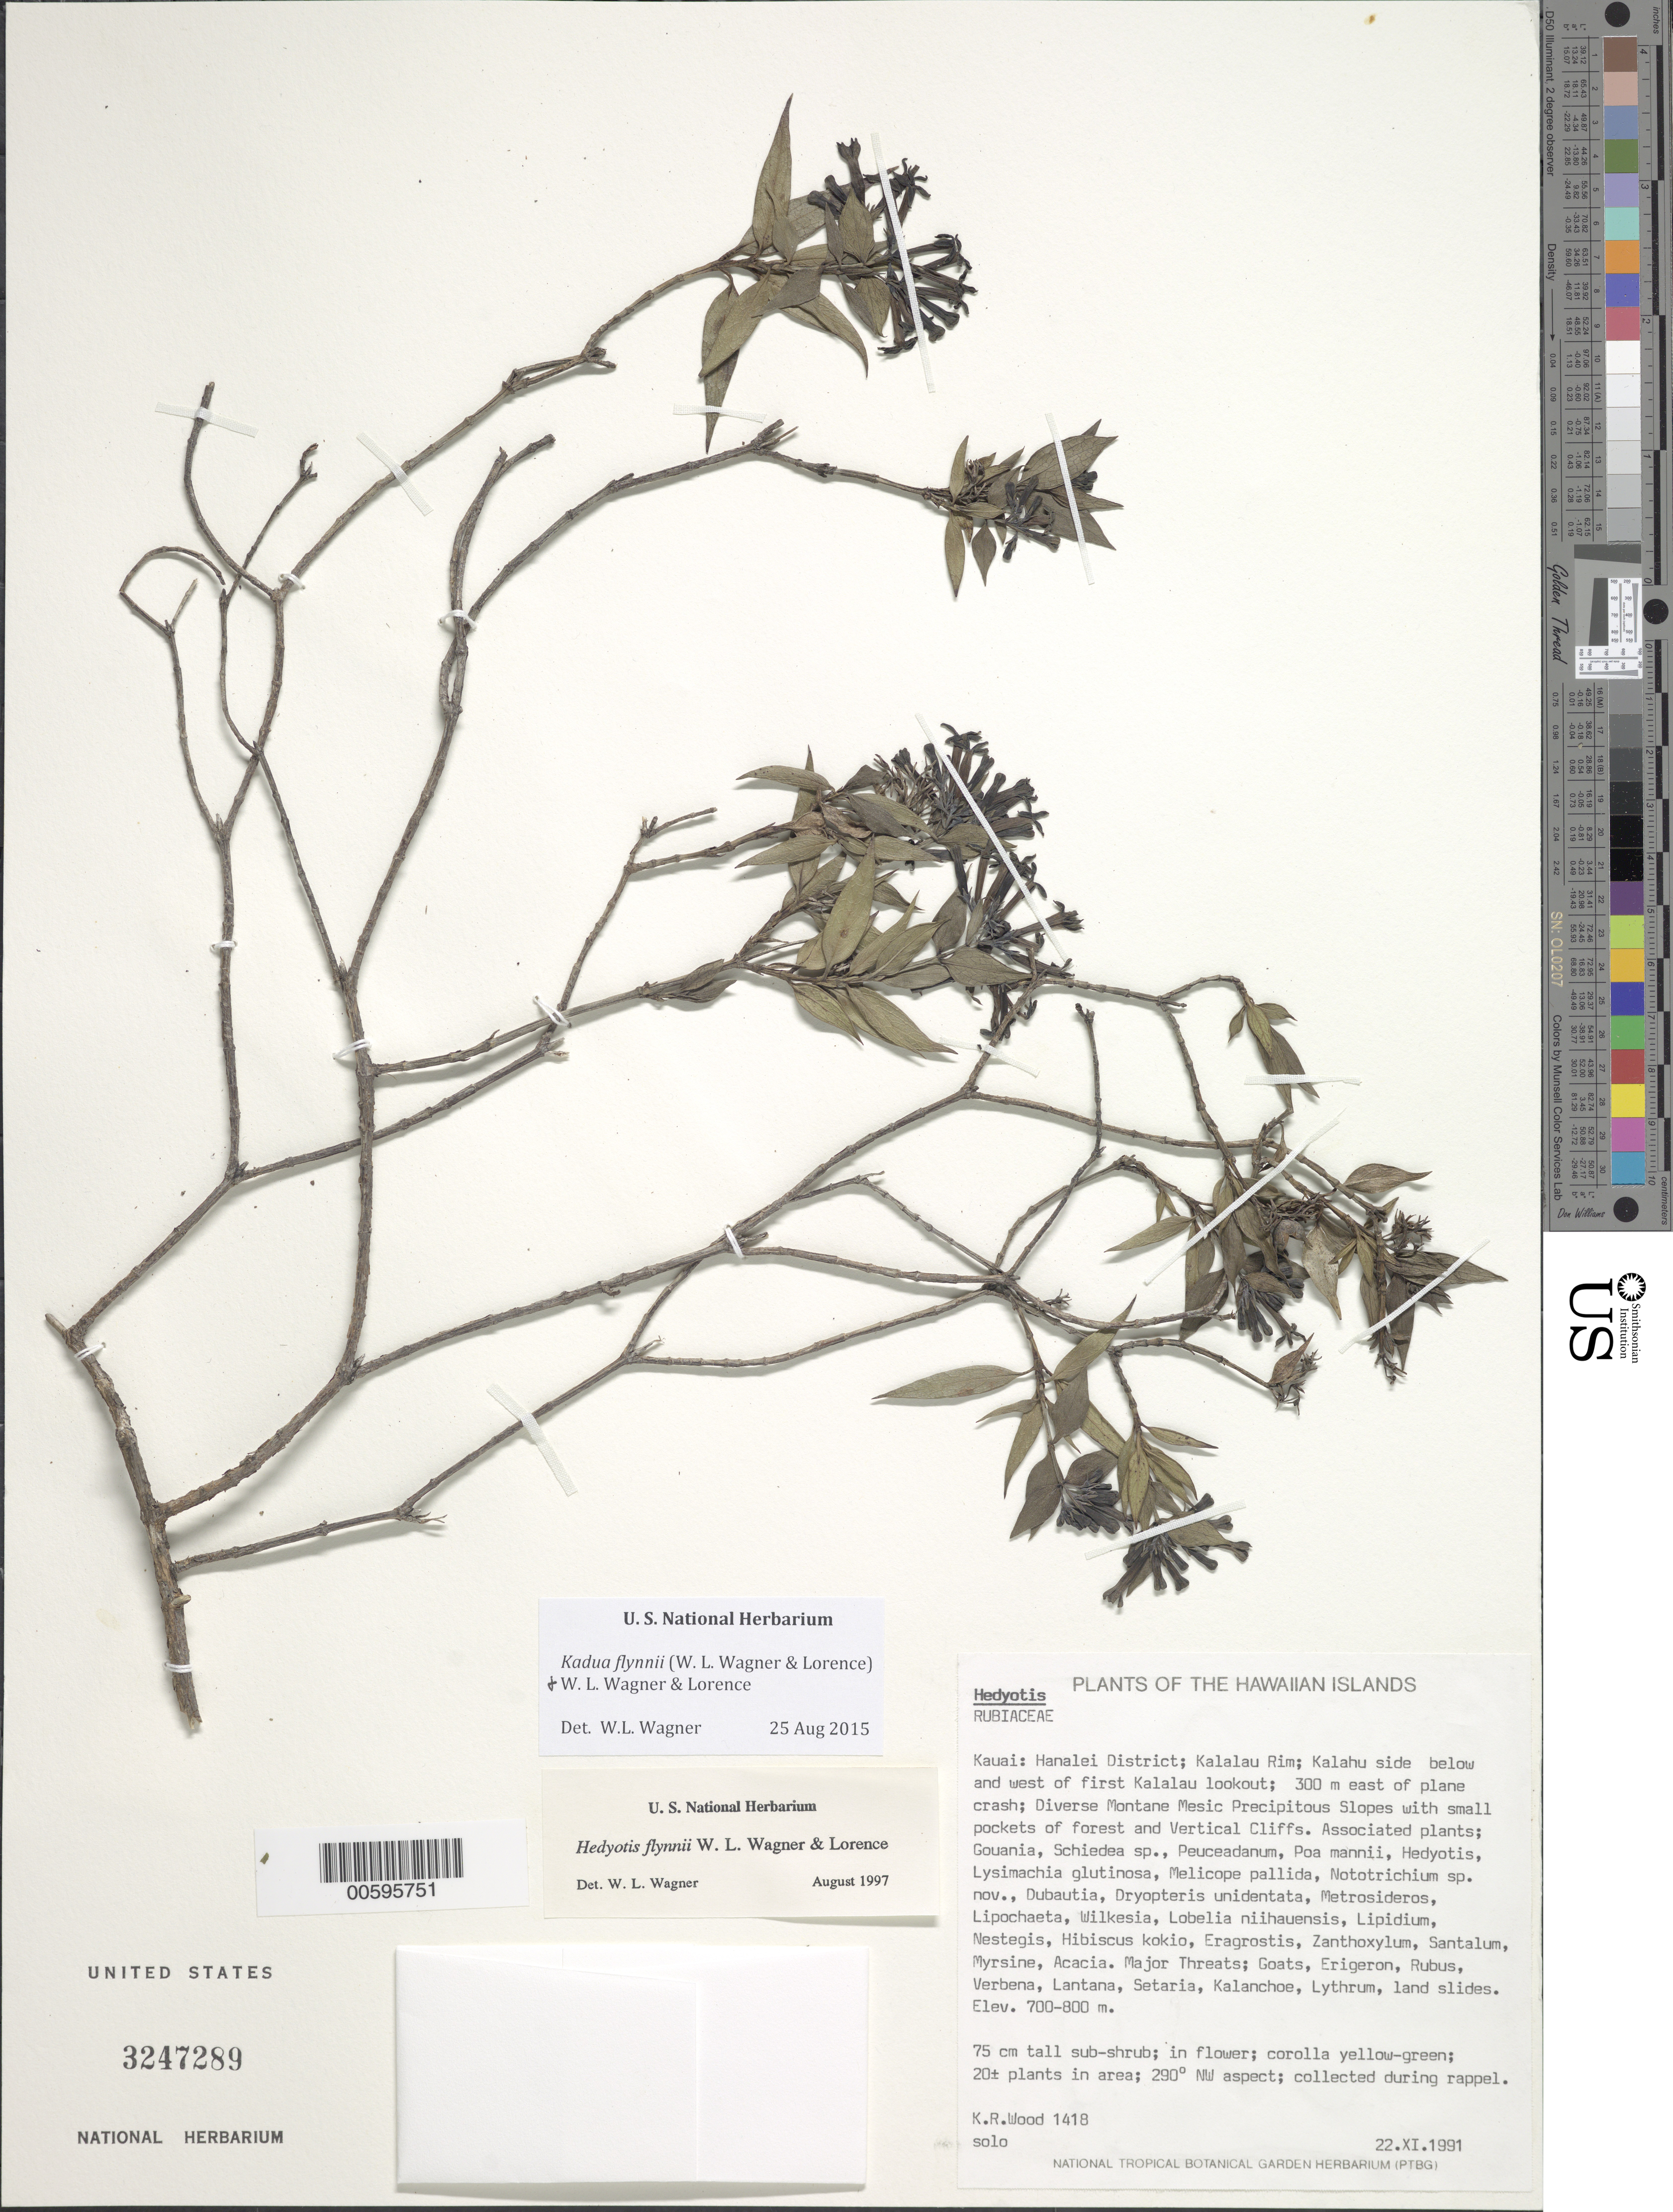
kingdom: Plantae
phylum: Tracheophyta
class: Magnoliopsida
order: Gentianales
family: Rubiaceae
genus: Kadua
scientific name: Kadua flynnii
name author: (W.L. Wagner & Lorence) W.L. Wagner & Lorence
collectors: K. R. Wood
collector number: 1418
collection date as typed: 22 Nov 1991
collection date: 1991-11-22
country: United States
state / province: Hawaii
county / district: Kauai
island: Kaua'i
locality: Hanalei Dist; Kalalau Rim; Kalahu side below and W of first Kalalau lookout; 300 m E of plane crash.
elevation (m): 700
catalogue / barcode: US 3247289